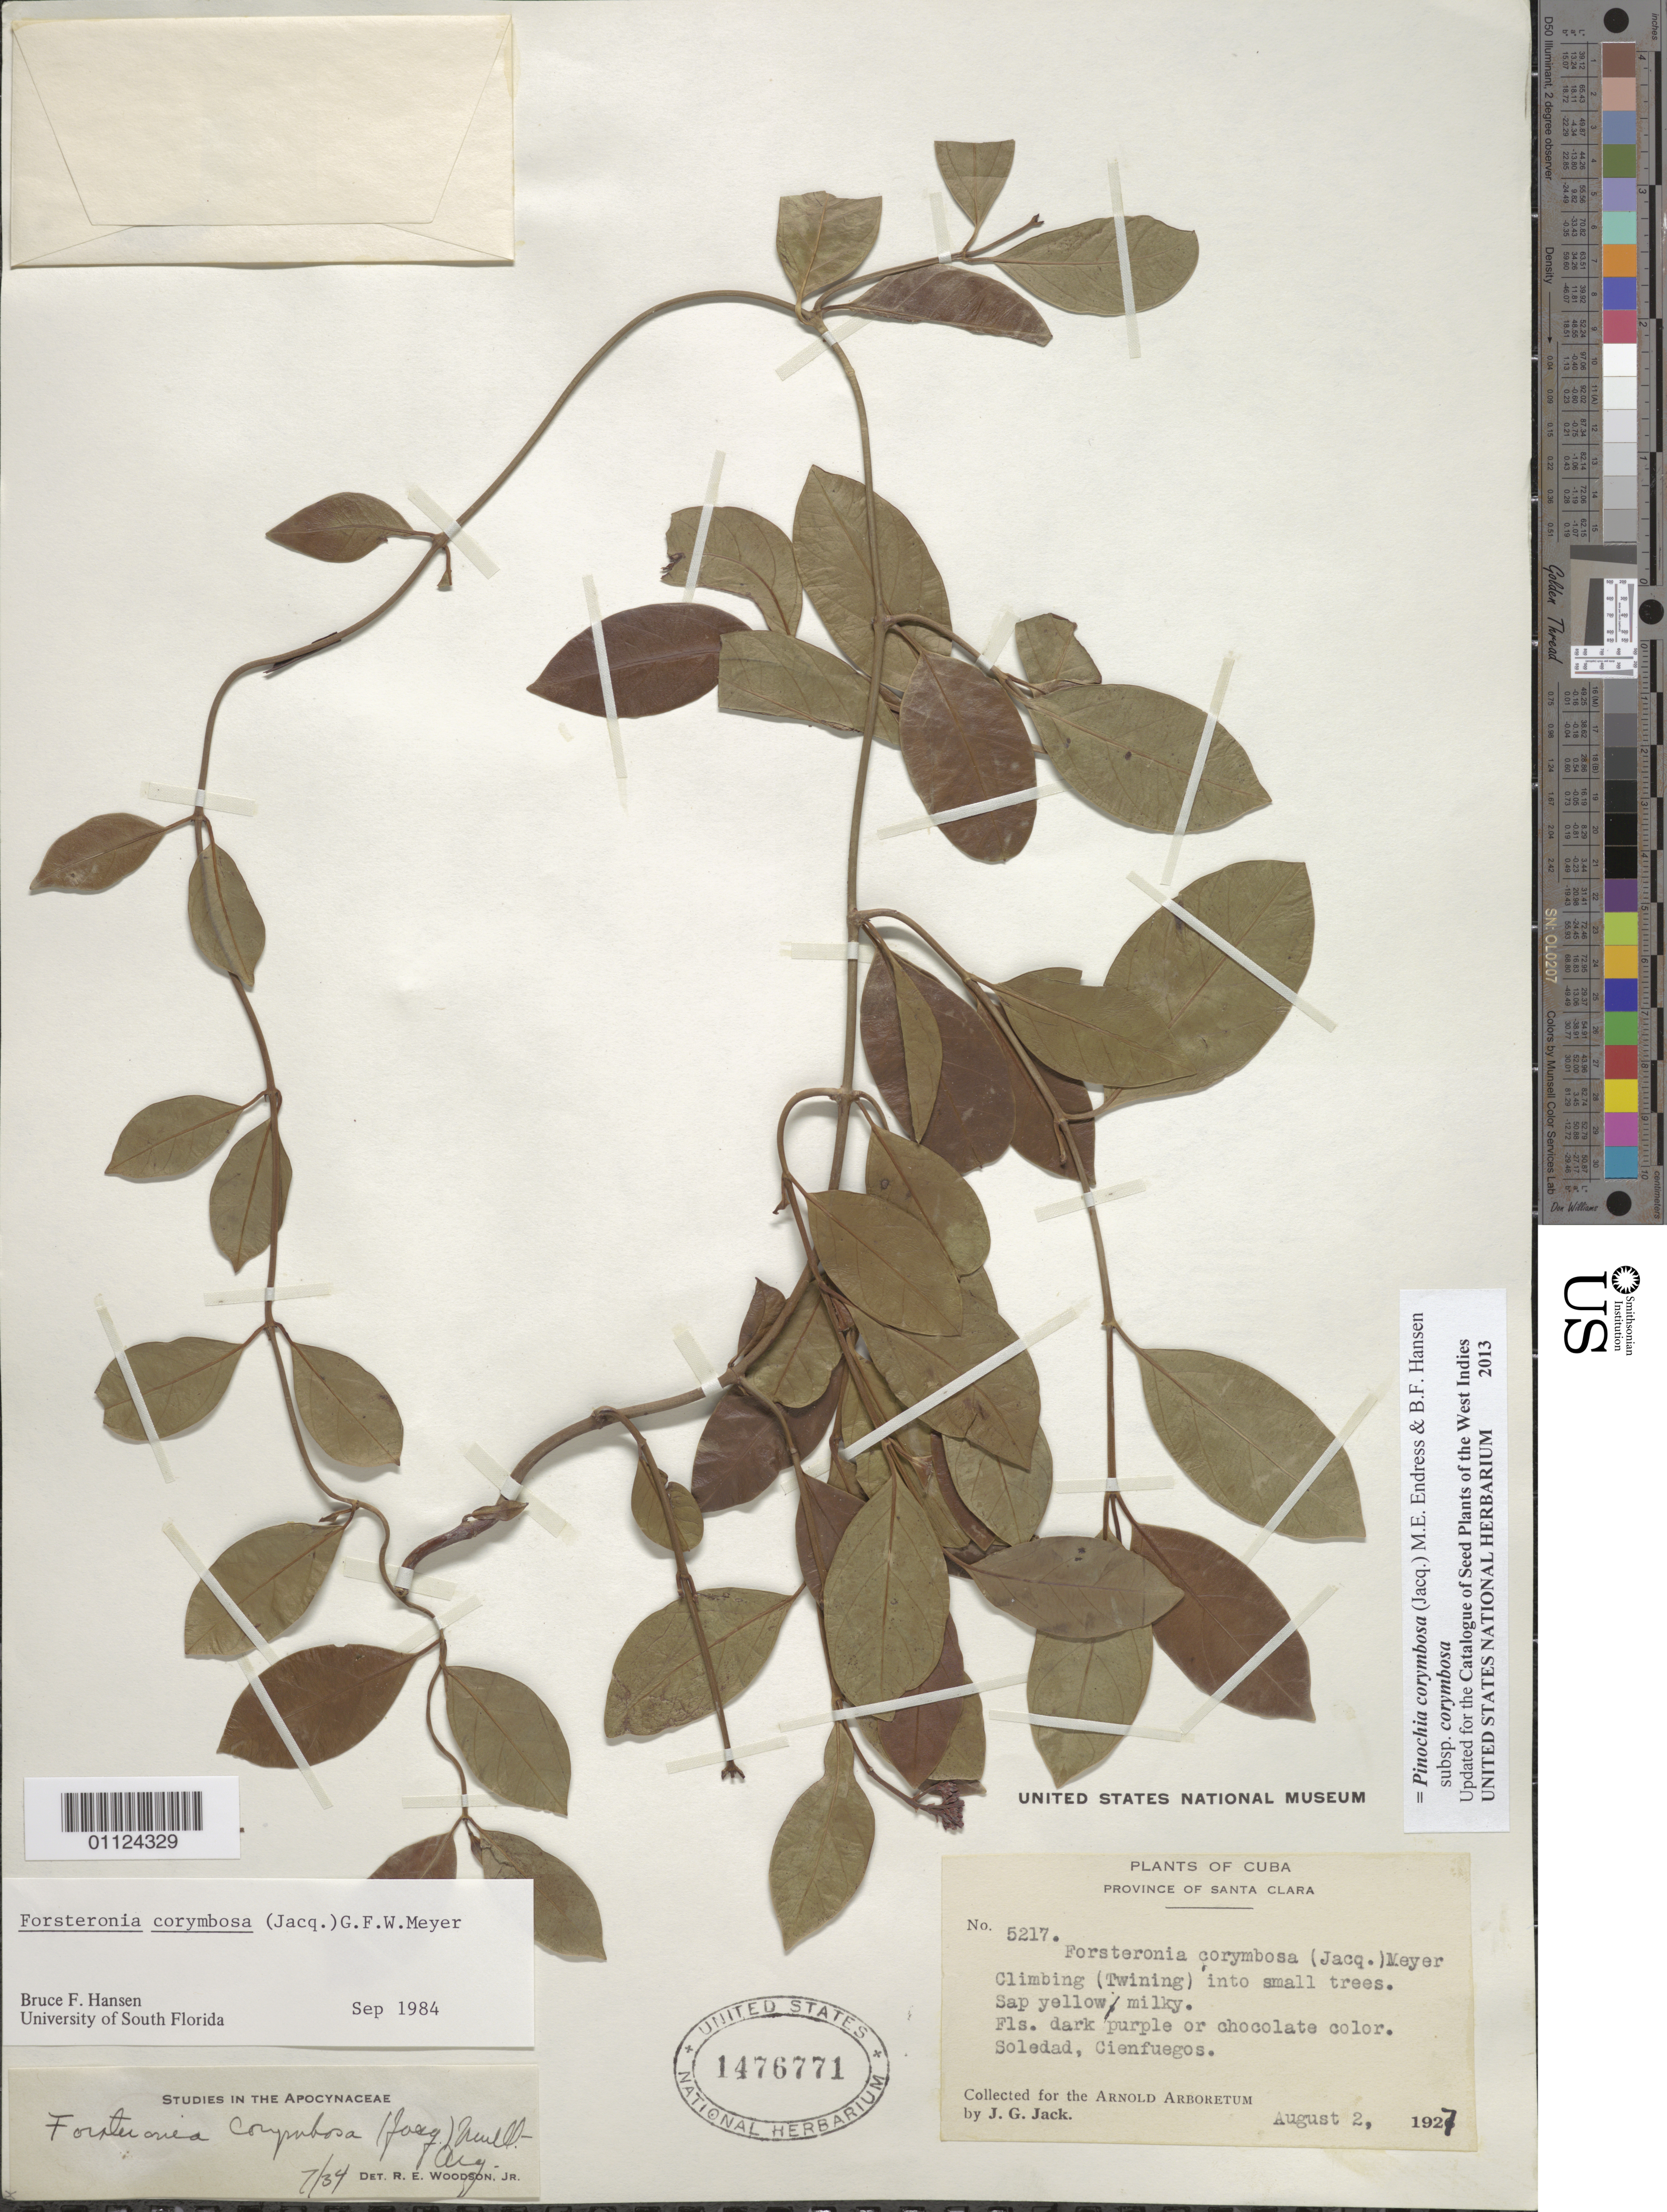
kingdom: Plantae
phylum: Tracheophyta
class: Magnoliopsida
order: Gentianales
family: Apocynaceae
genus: Pinochia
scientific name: Pinochia corymbosa subsp. corymbosa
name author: (Jacq.) M.E. Endress & B.F. Hansen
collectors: J. G. Jack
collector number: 5217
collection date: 1927-08-02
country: Cuba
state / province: Las Villas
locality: Prov. Santa Clara; Soledad, Cienfuegos.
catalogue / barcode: US 1476771